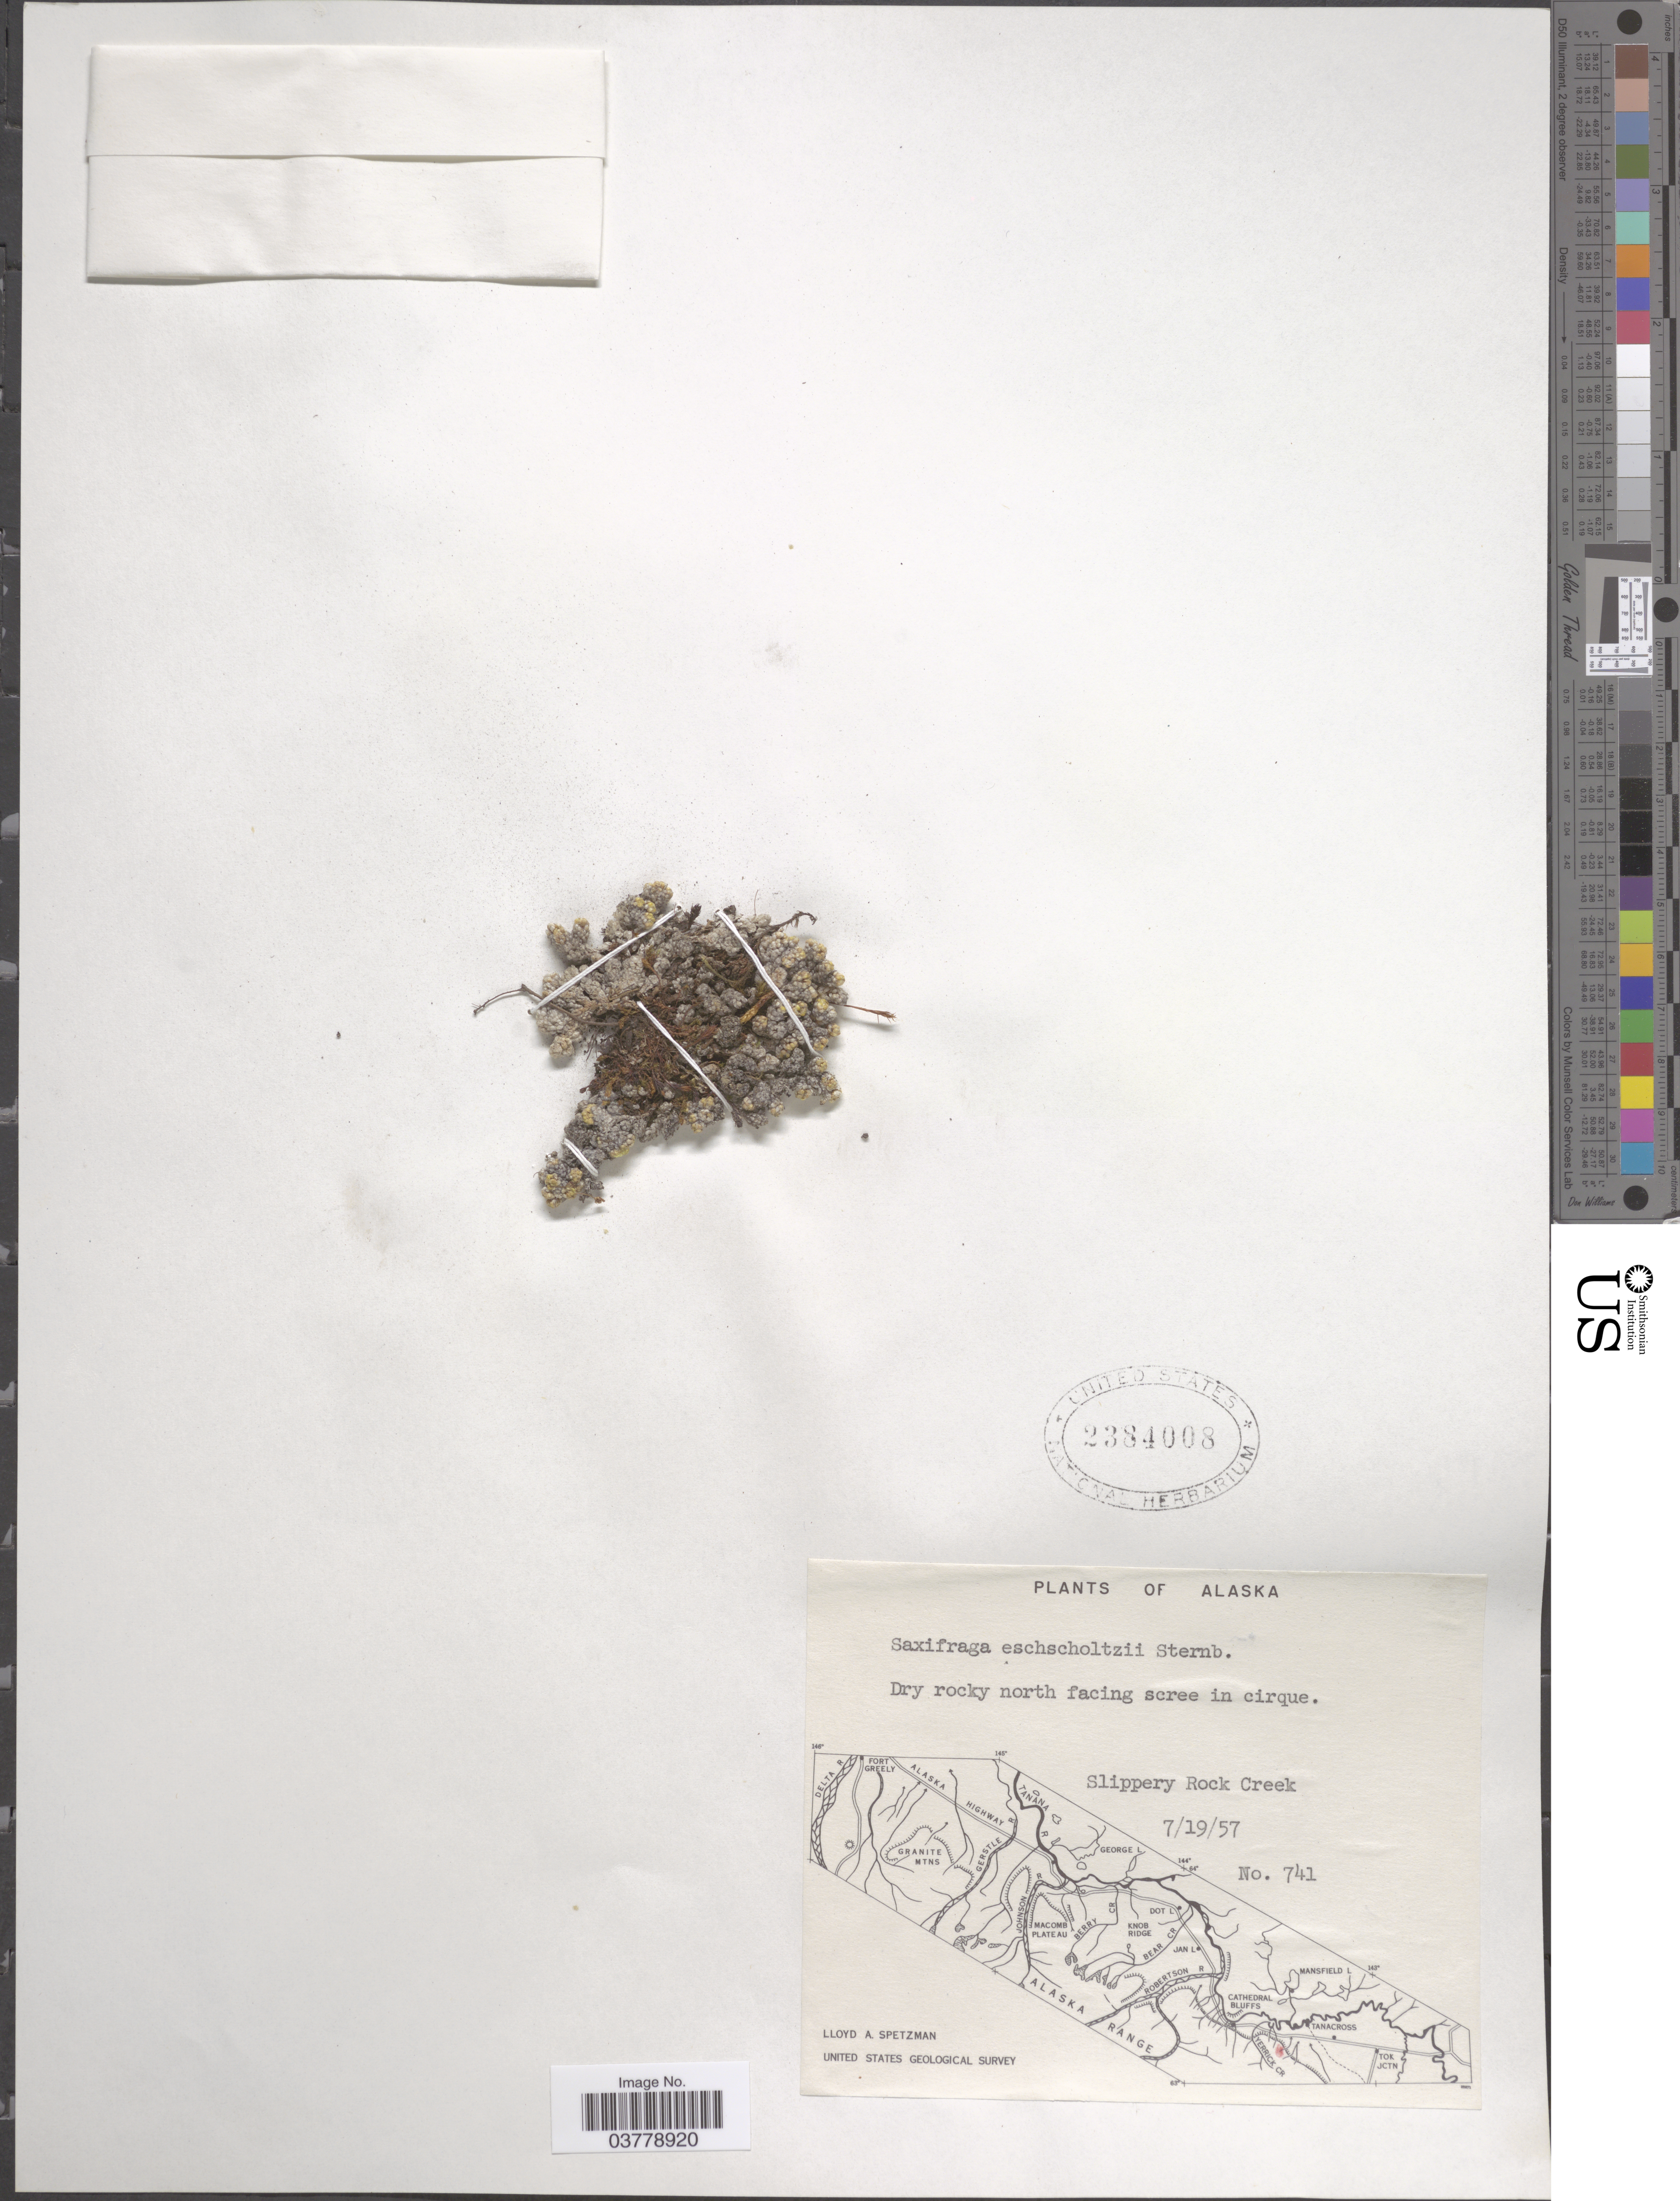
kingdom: Plantae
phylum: Tracheophyta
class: Magnoliopsida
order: Saxifragales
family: Saxifragaceae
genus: Saxifraga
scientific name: Saxifraga eschscholtzii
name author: Sternb.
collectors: L. Spetzman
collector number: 741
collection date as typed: Transcribed d/m/y: 19/7/57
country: United States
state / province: Alaska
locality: Slippery Rock Creek.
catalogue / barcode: US 2384008